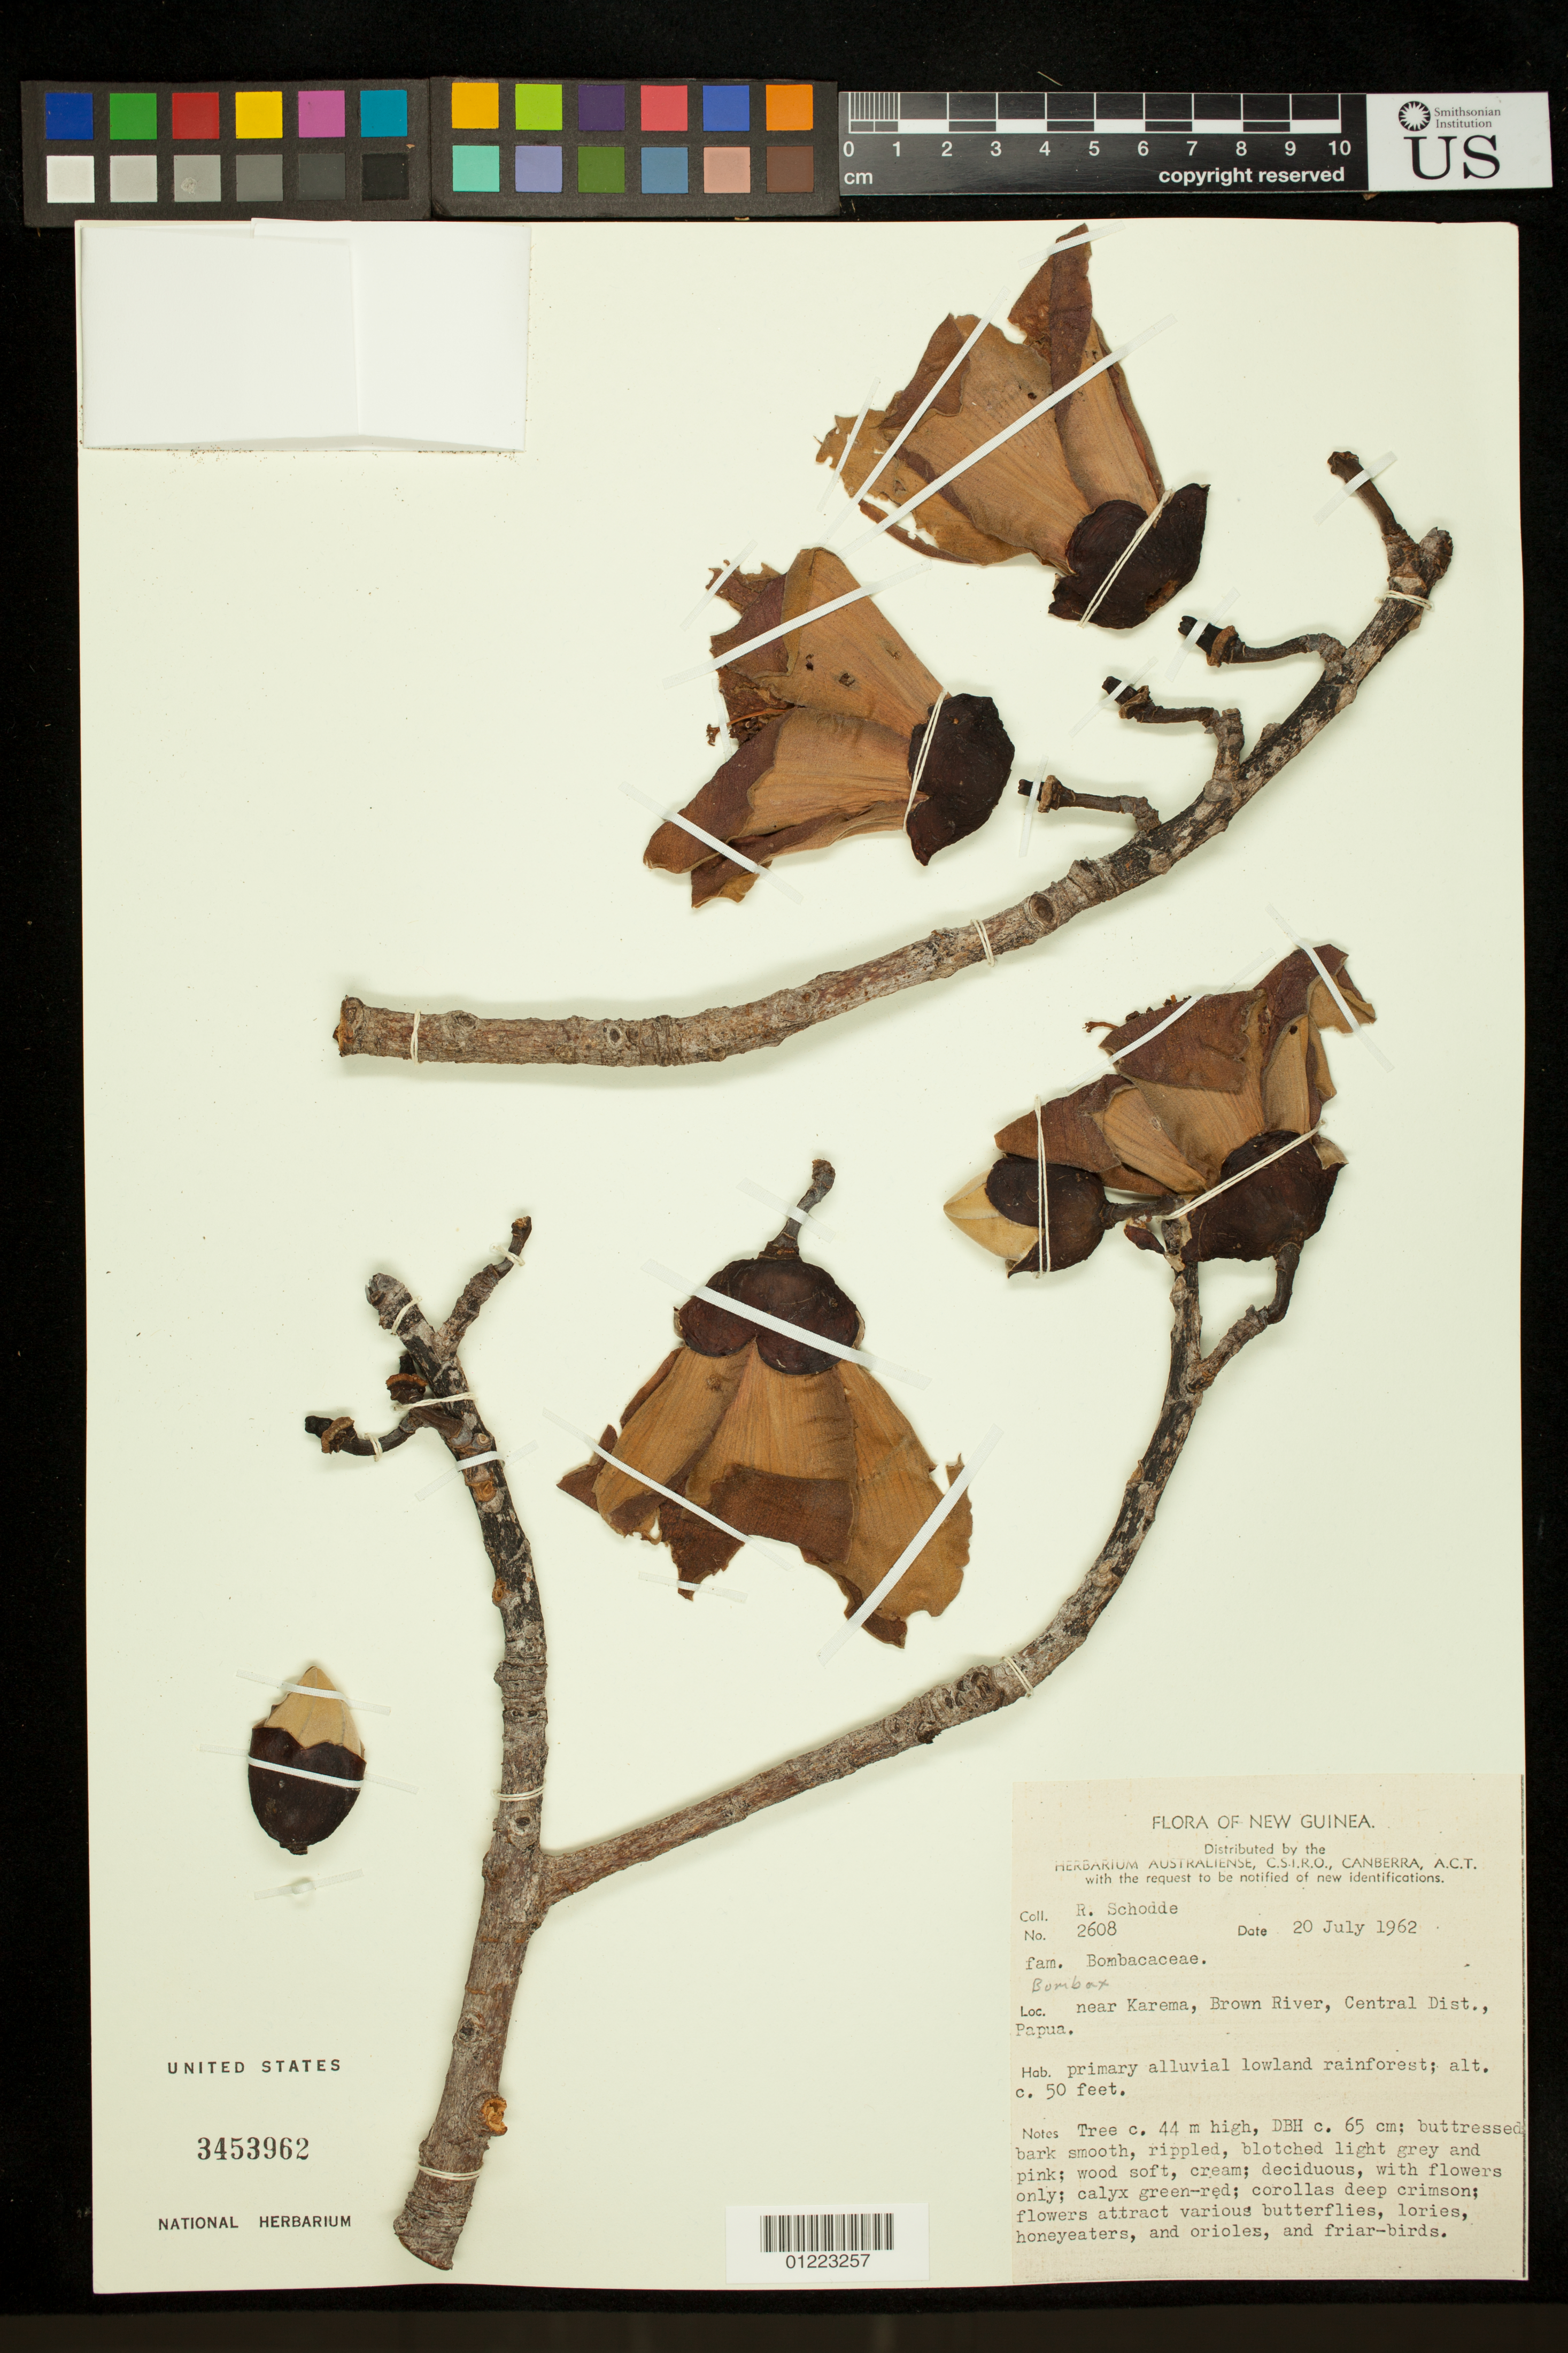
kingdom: Plantae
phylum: Tracheophyta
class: Magnoliopsida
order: Malvales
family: Malvaceae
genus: Bombax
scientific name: Bombax sp.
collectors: R. Schodde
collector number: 2608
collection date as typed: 7/20/1962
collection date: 1962-07-20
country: Papua New Guinea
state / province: Central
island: New Guinea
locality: Near Karema, Brown River, Central Dist., Papua.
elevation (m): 15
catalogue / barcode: US 3453962